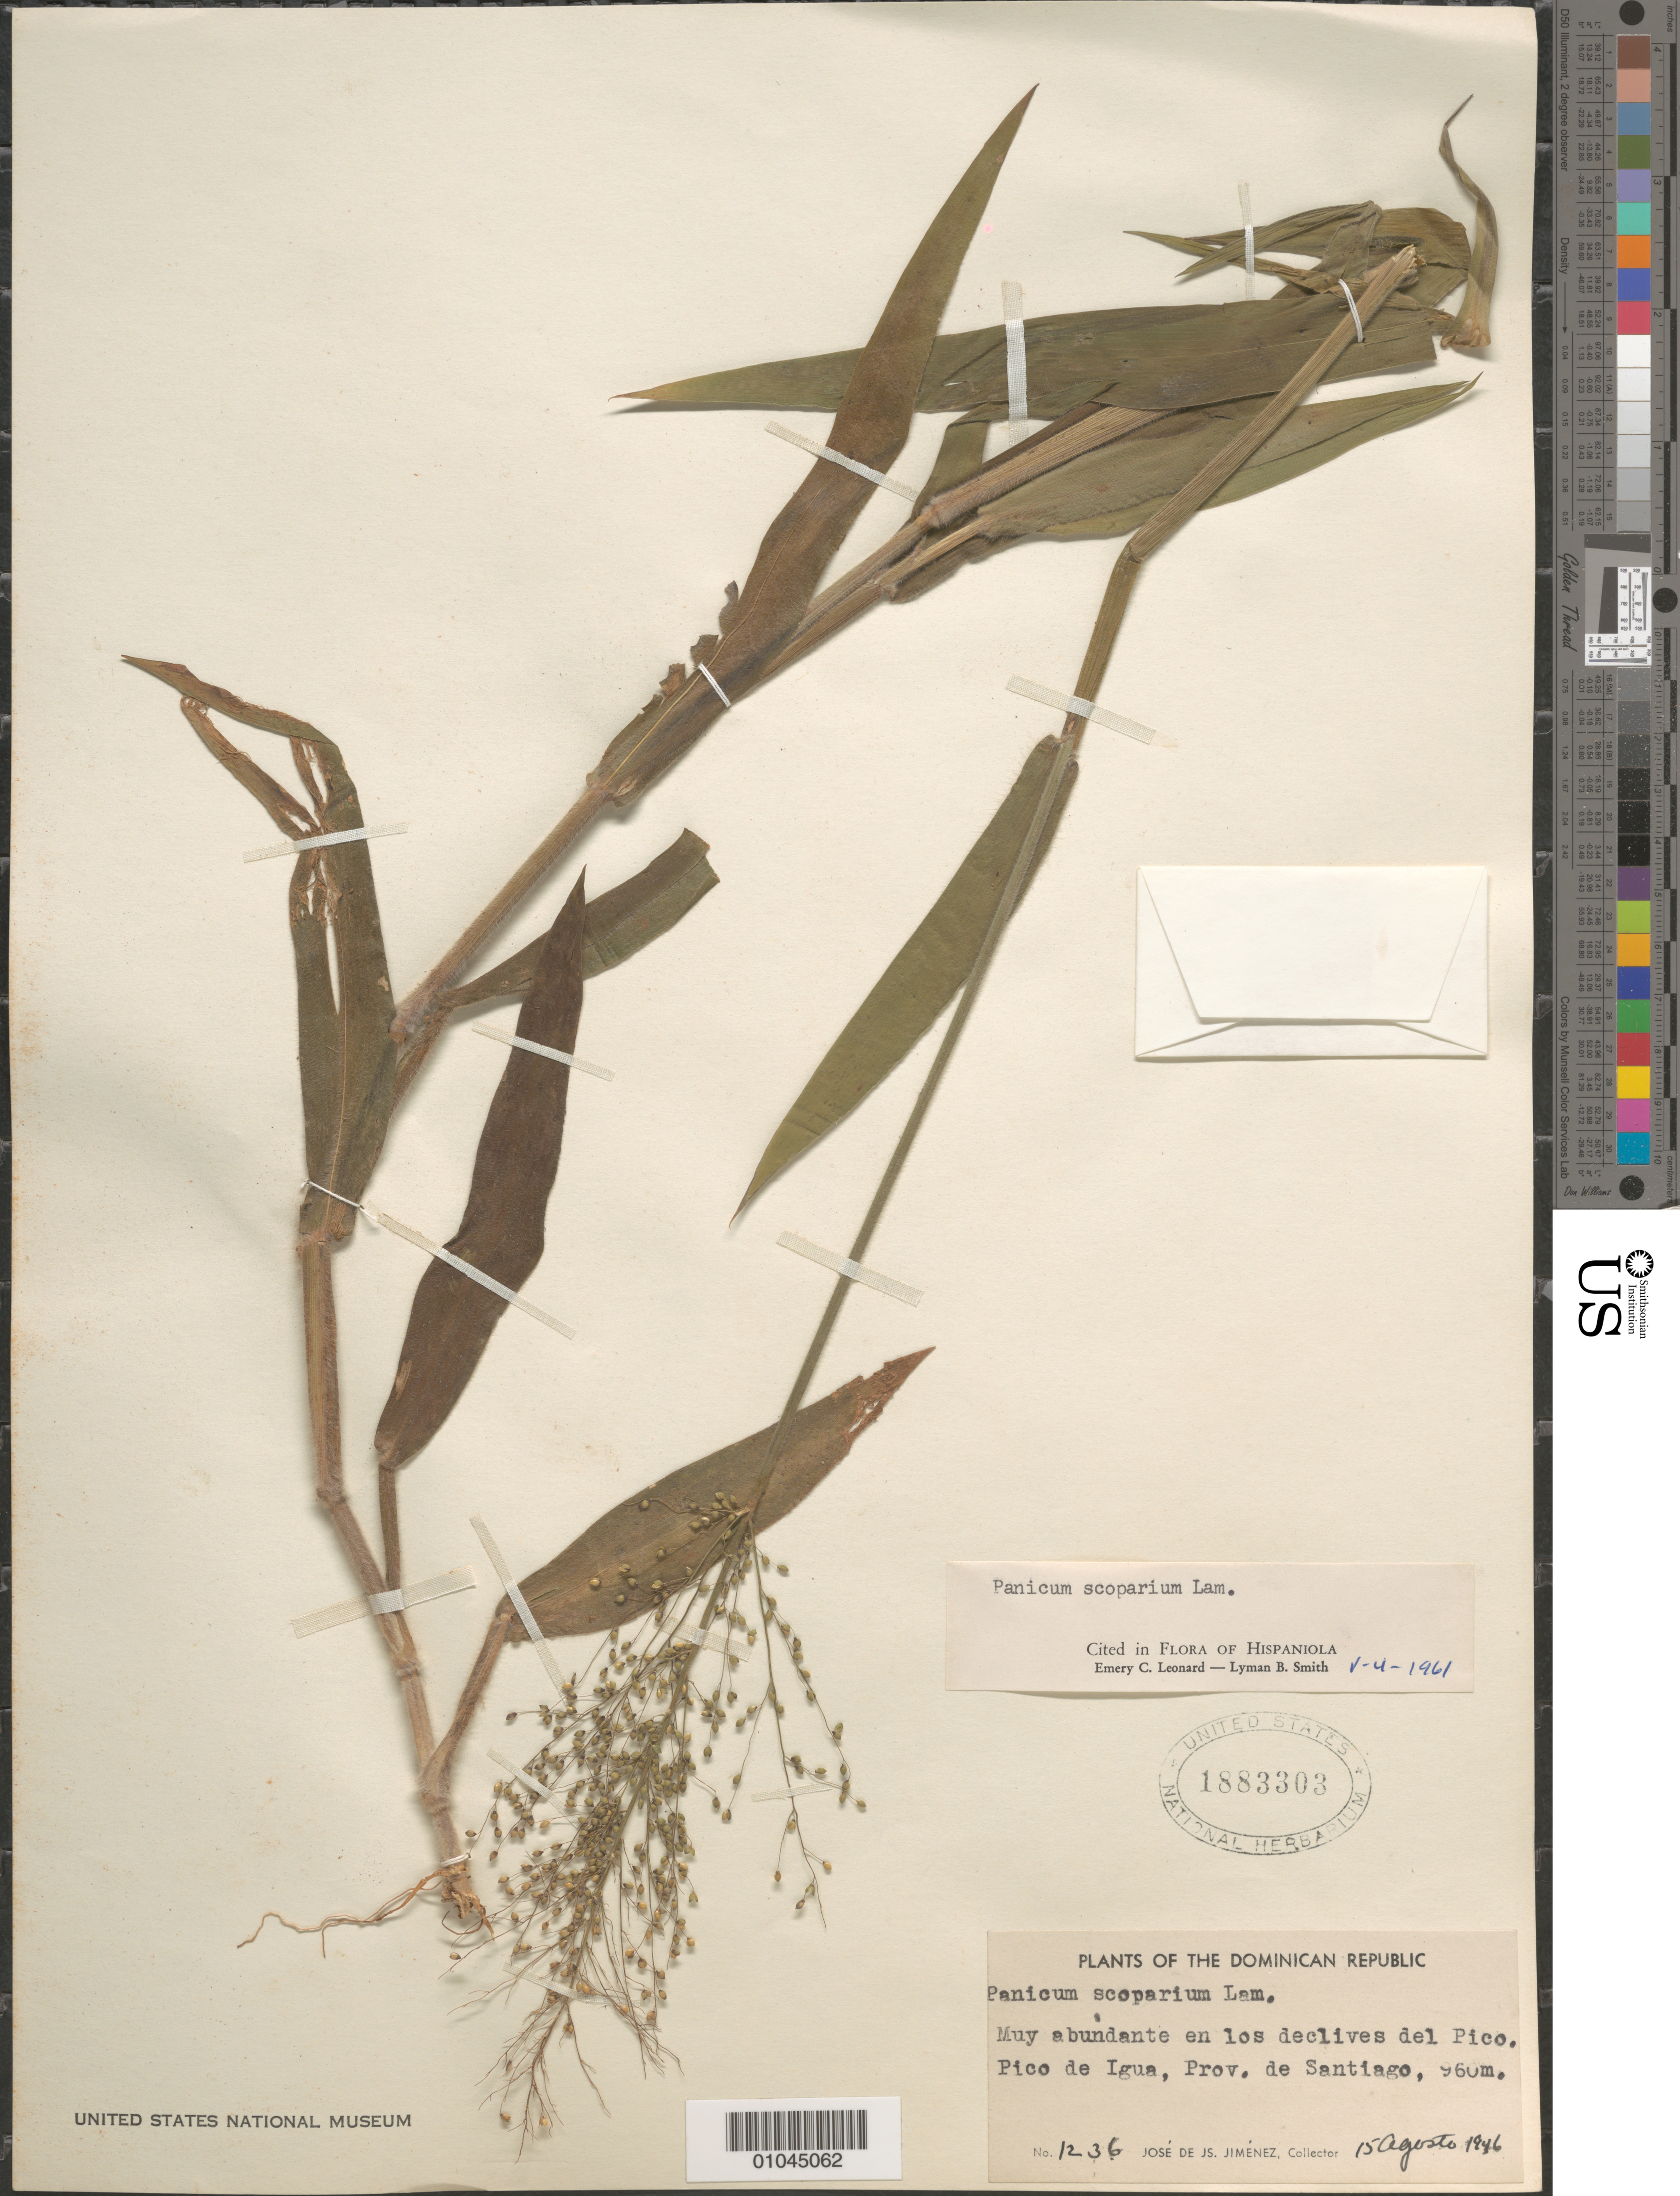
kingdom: Plantae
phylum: Tracheophyta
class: Liliopsida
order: Poales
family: Poaceae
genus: Panicum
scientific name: Panicum scoparium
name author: Lam.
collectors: J. J. Jiménez Almonte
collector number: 1236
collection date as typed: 15 Aug 1946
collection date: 1946-08-15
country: Dominican Republic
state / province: Santiago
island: Hispaniola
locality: Pico de Igua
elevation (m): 960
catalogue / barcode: US 1883303